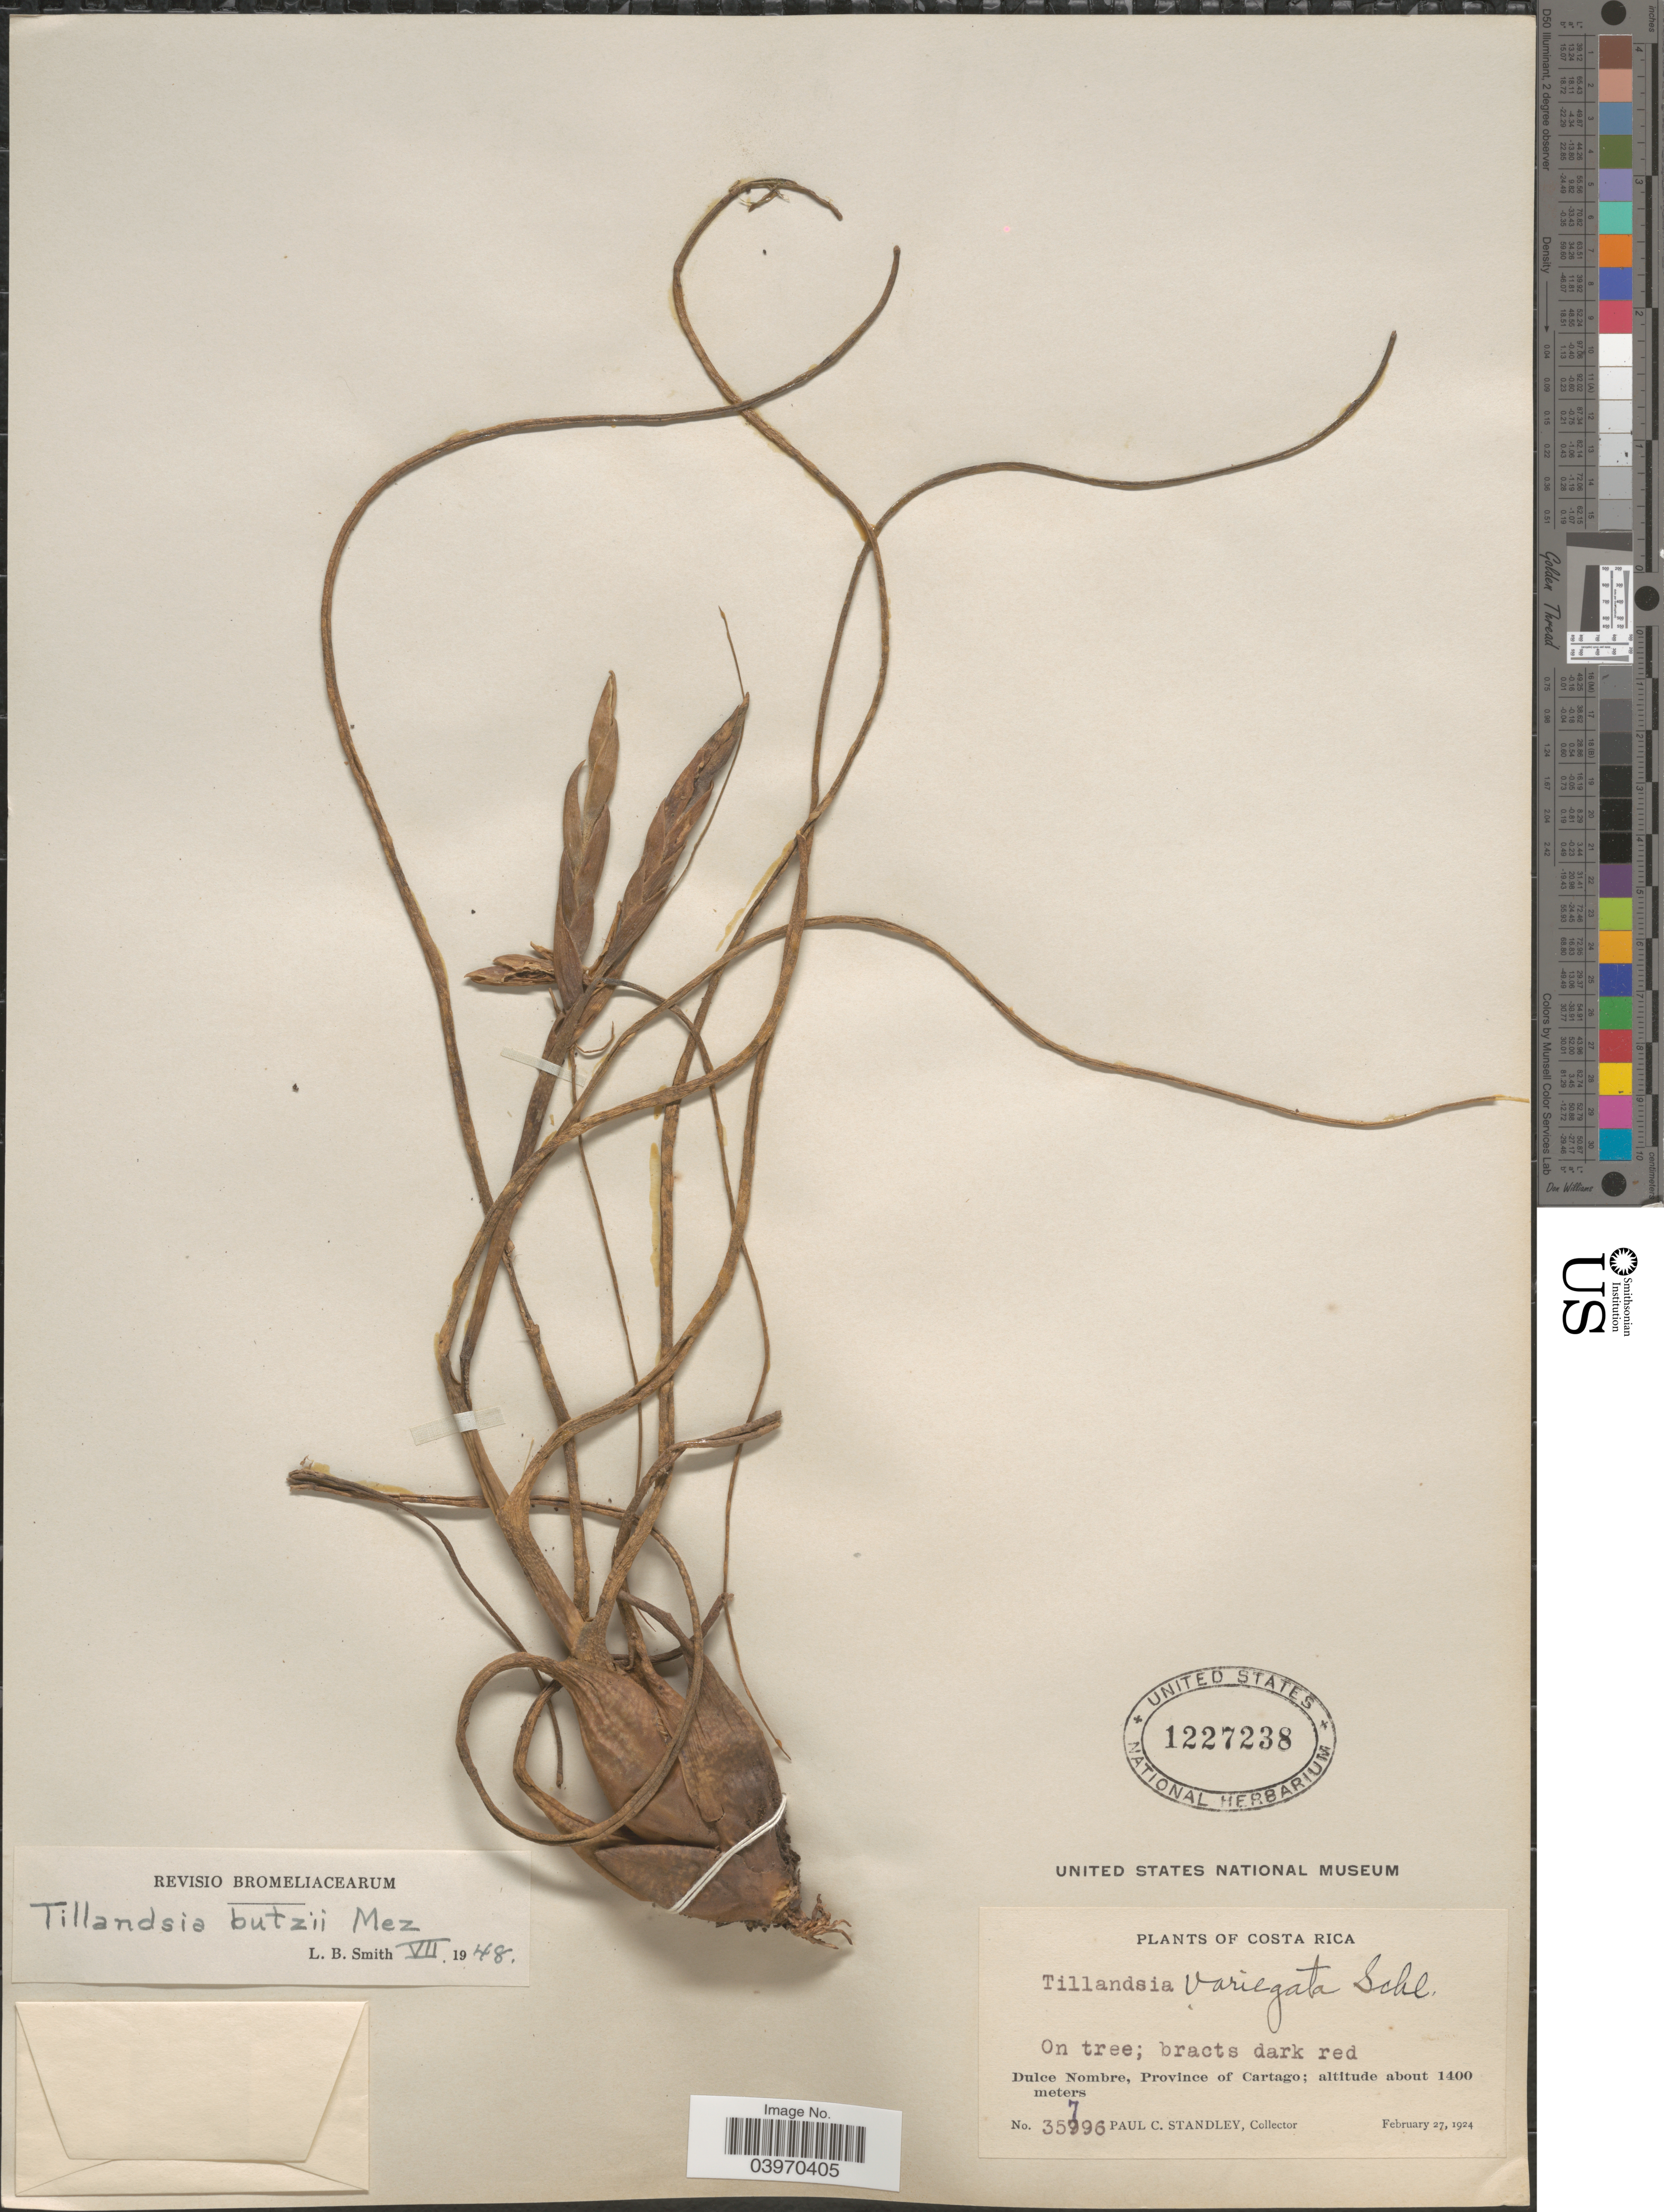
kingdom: Plantae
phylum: Tracheophyta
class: Liliopsida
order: Poales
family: Bromeliaceae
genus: Tillandsia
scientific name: Tillandsia butzii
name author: Mez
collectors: P. C. Standley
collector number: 35796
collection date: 1924-02-27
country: Costa Rica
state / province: Cartago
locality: Dulce Nombre.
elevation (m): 1400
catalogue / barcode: US 1227238